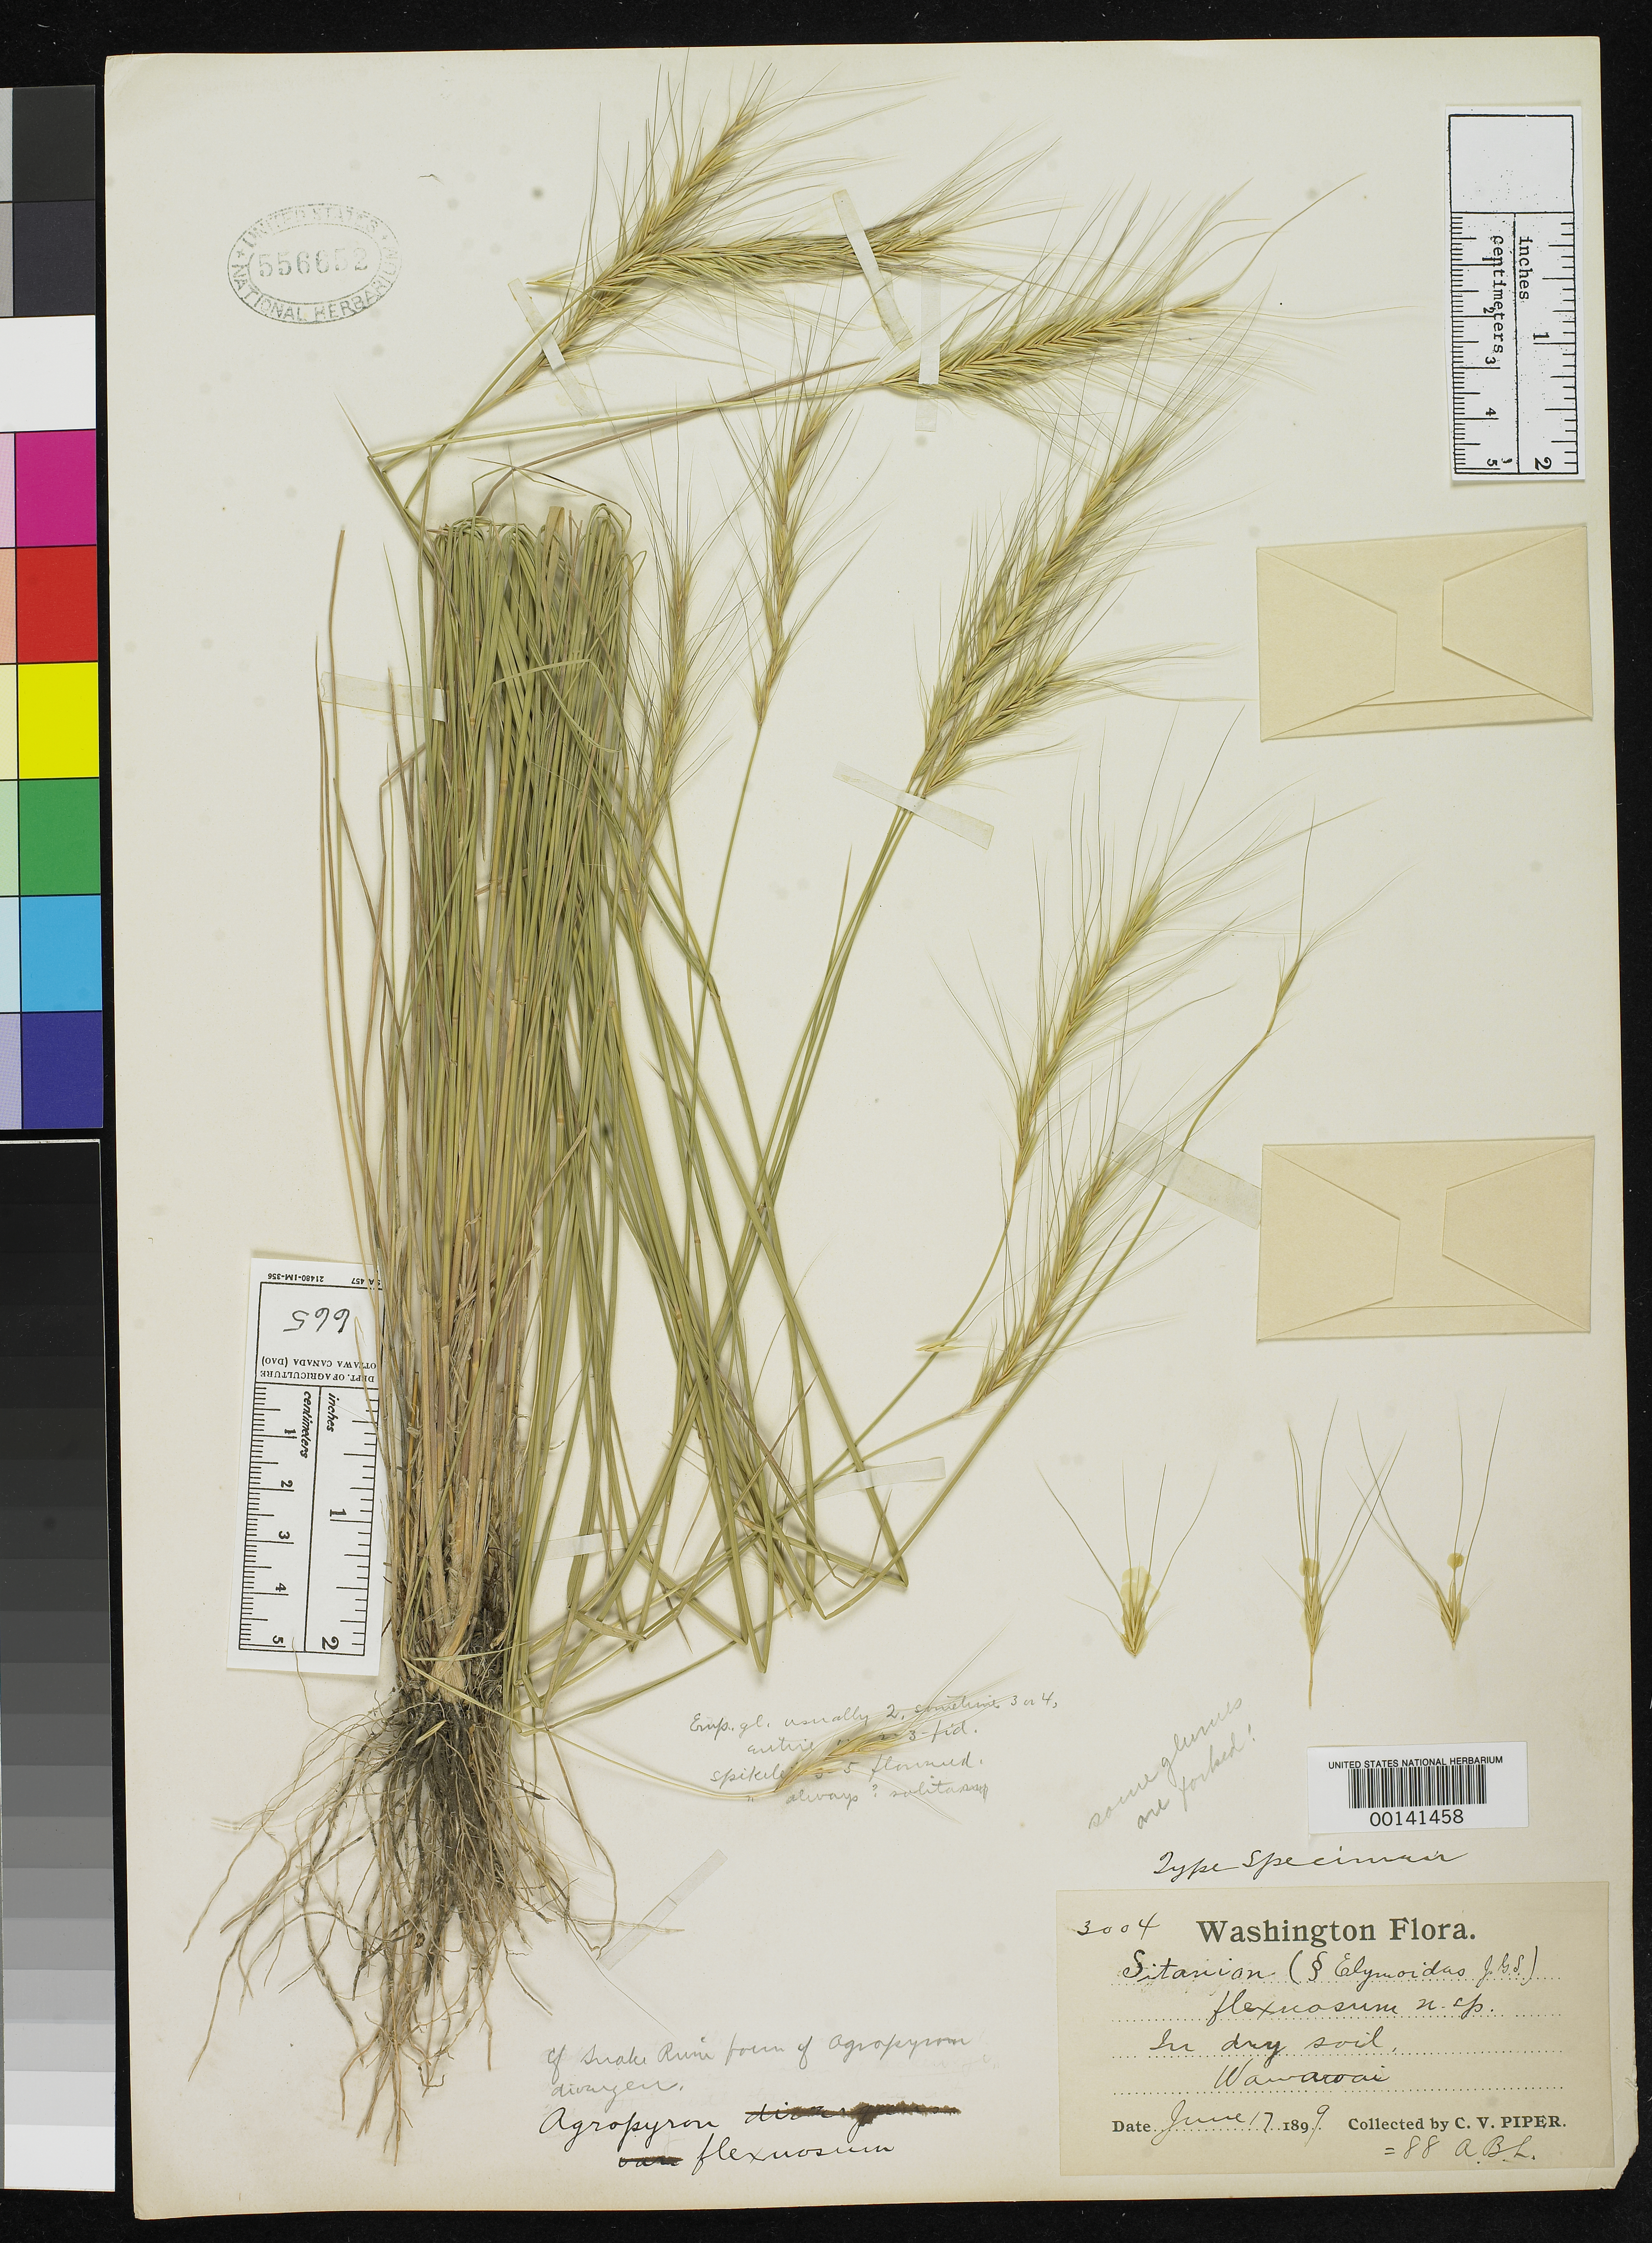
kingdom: Plantae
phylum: Tracheophyta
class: Liliopsida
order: Poales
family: Poaceae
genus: Sitanion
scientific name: Sitanion flexuosum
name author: Piper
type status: Isotype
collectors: C. V. Piper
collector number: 3004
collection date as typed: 17 Jun 1899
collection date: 1899-06-17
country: United States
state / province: Washington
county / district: Whitman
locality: Wawawai.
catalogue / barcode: US 556652